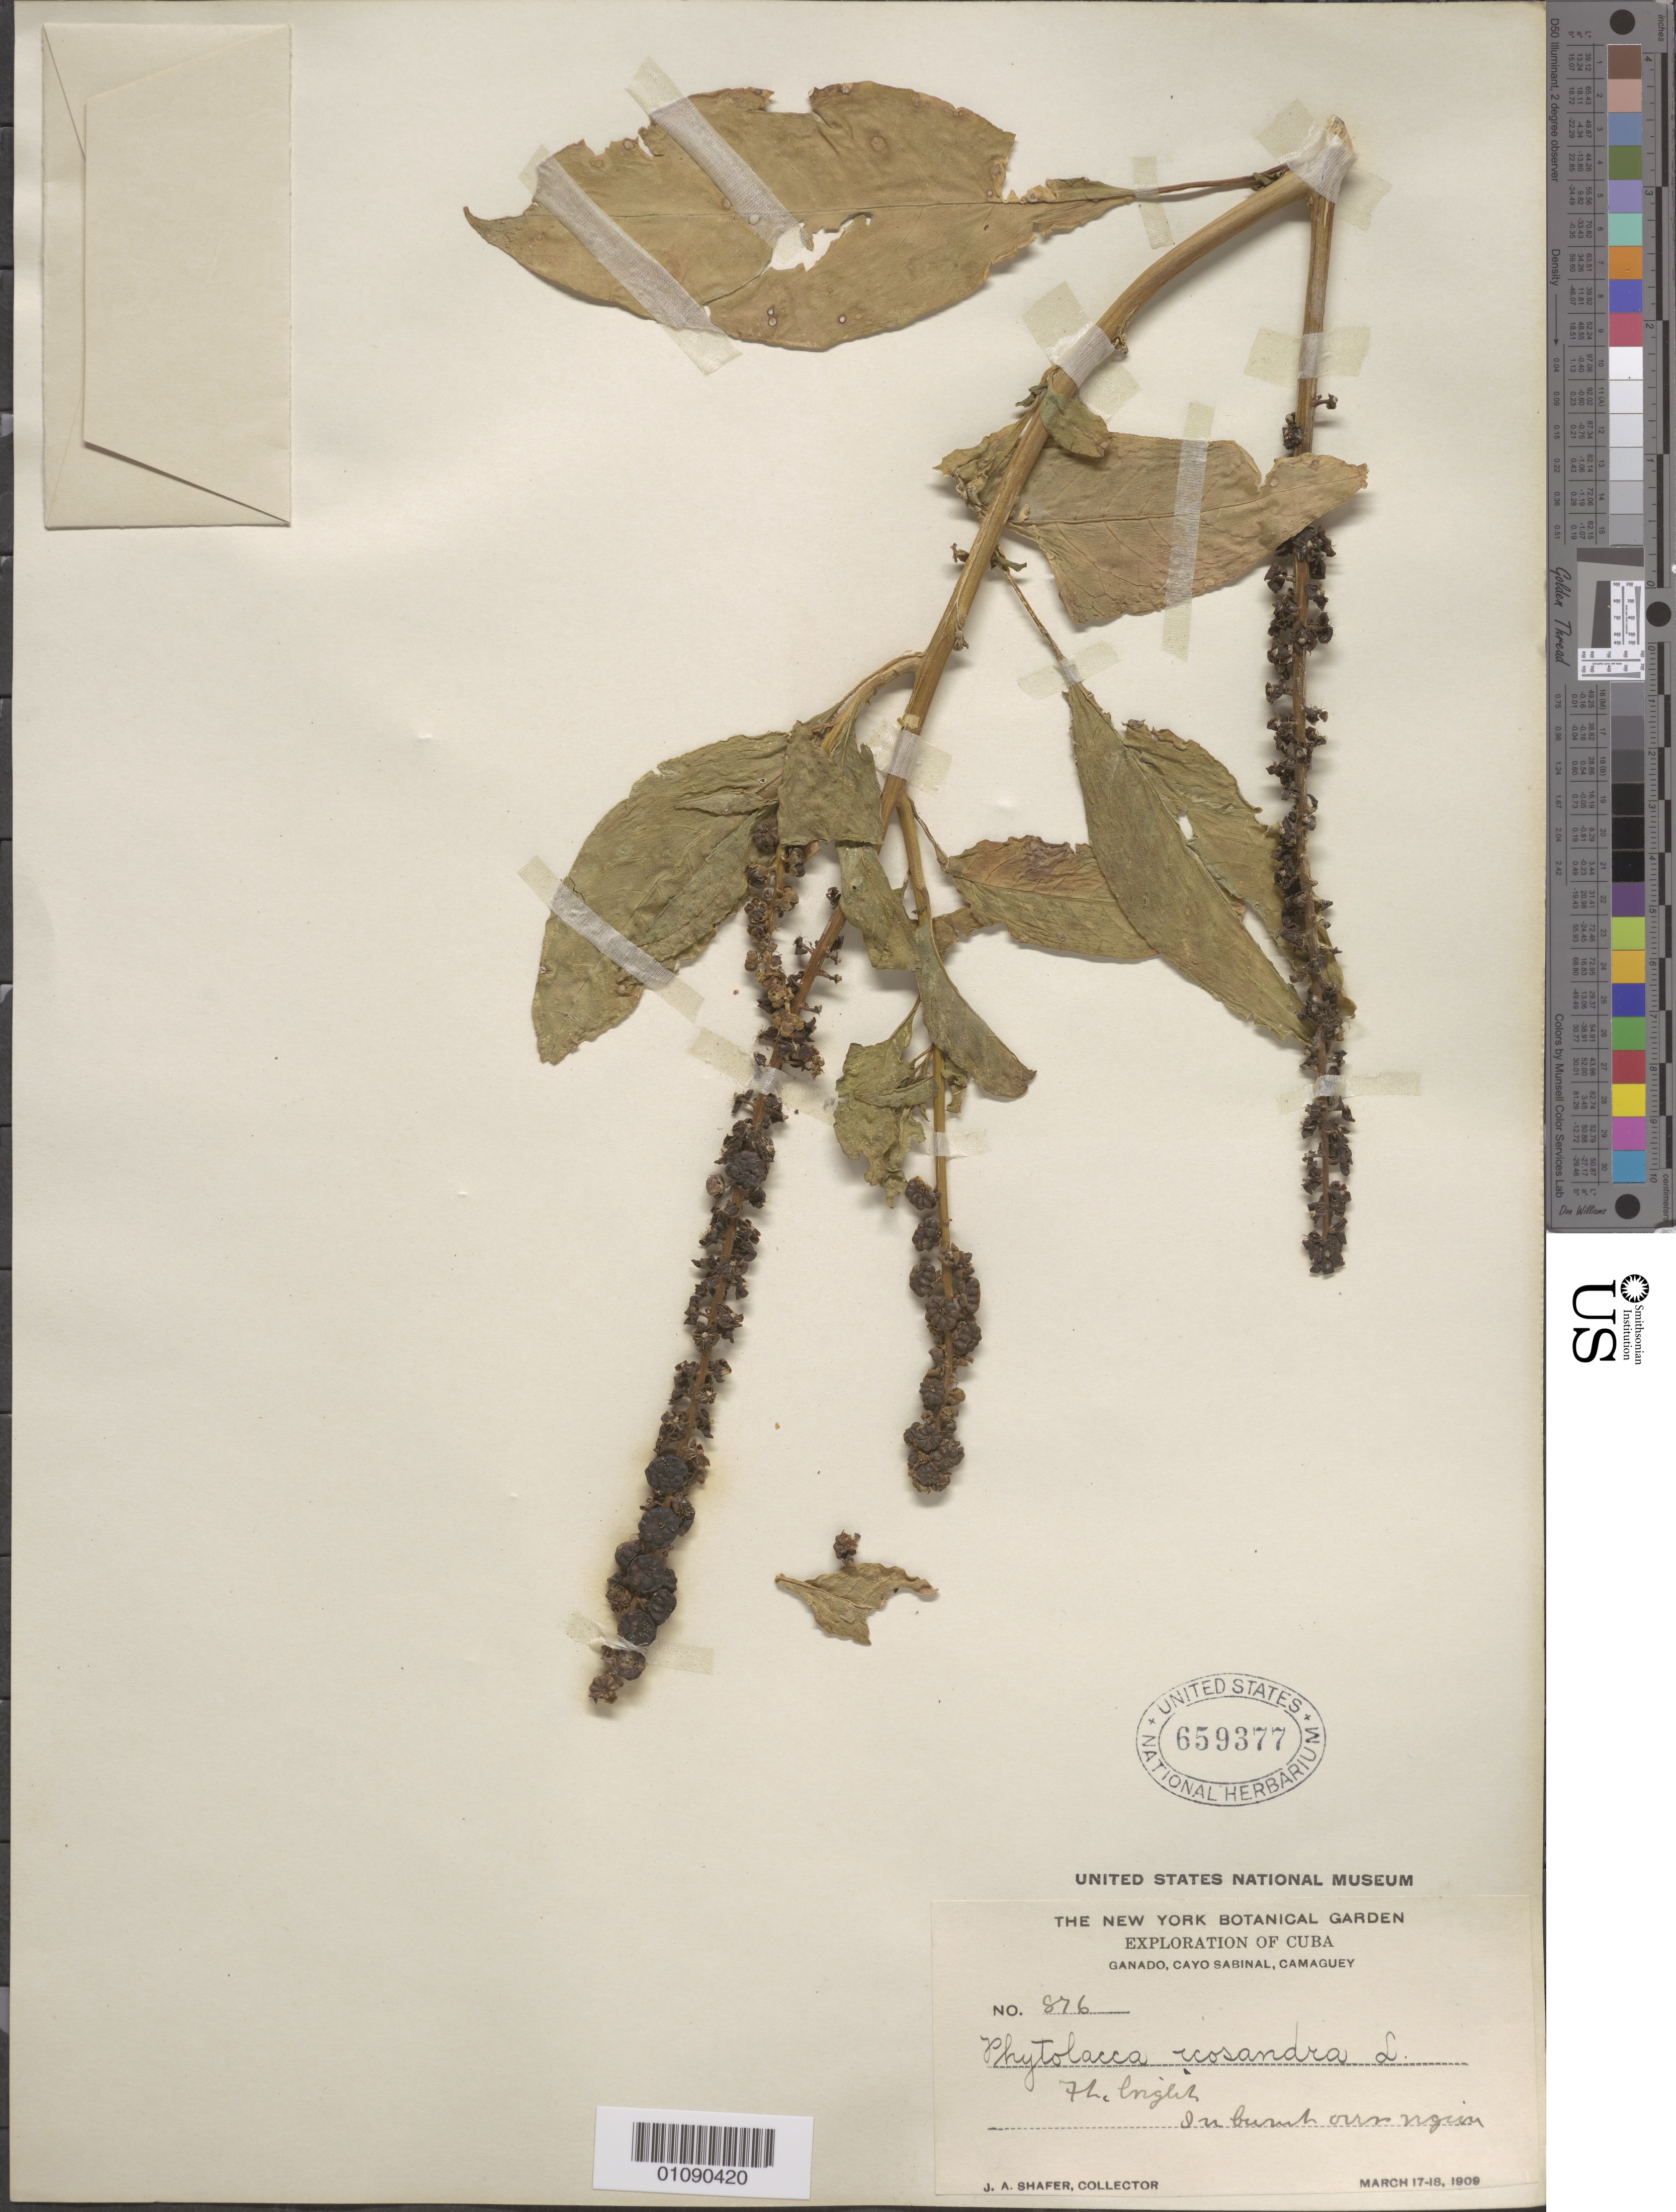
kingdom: Plantae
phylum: Tracheophyta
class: Magnoliopsida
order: Caryophyllales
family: Phytolaccaceae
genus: Phytolacca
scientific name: Phytolacca icosandra var. icosandra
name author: L.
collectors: J. A. Shafer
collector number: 876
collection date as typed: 17 Mar 1909 to 18 Mar 1909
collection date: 1909-03-17/1909-03-18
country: Cuba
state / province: Camagüey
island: Cuba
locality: Cayo Sabinal, Ganado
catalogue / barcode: US 659377